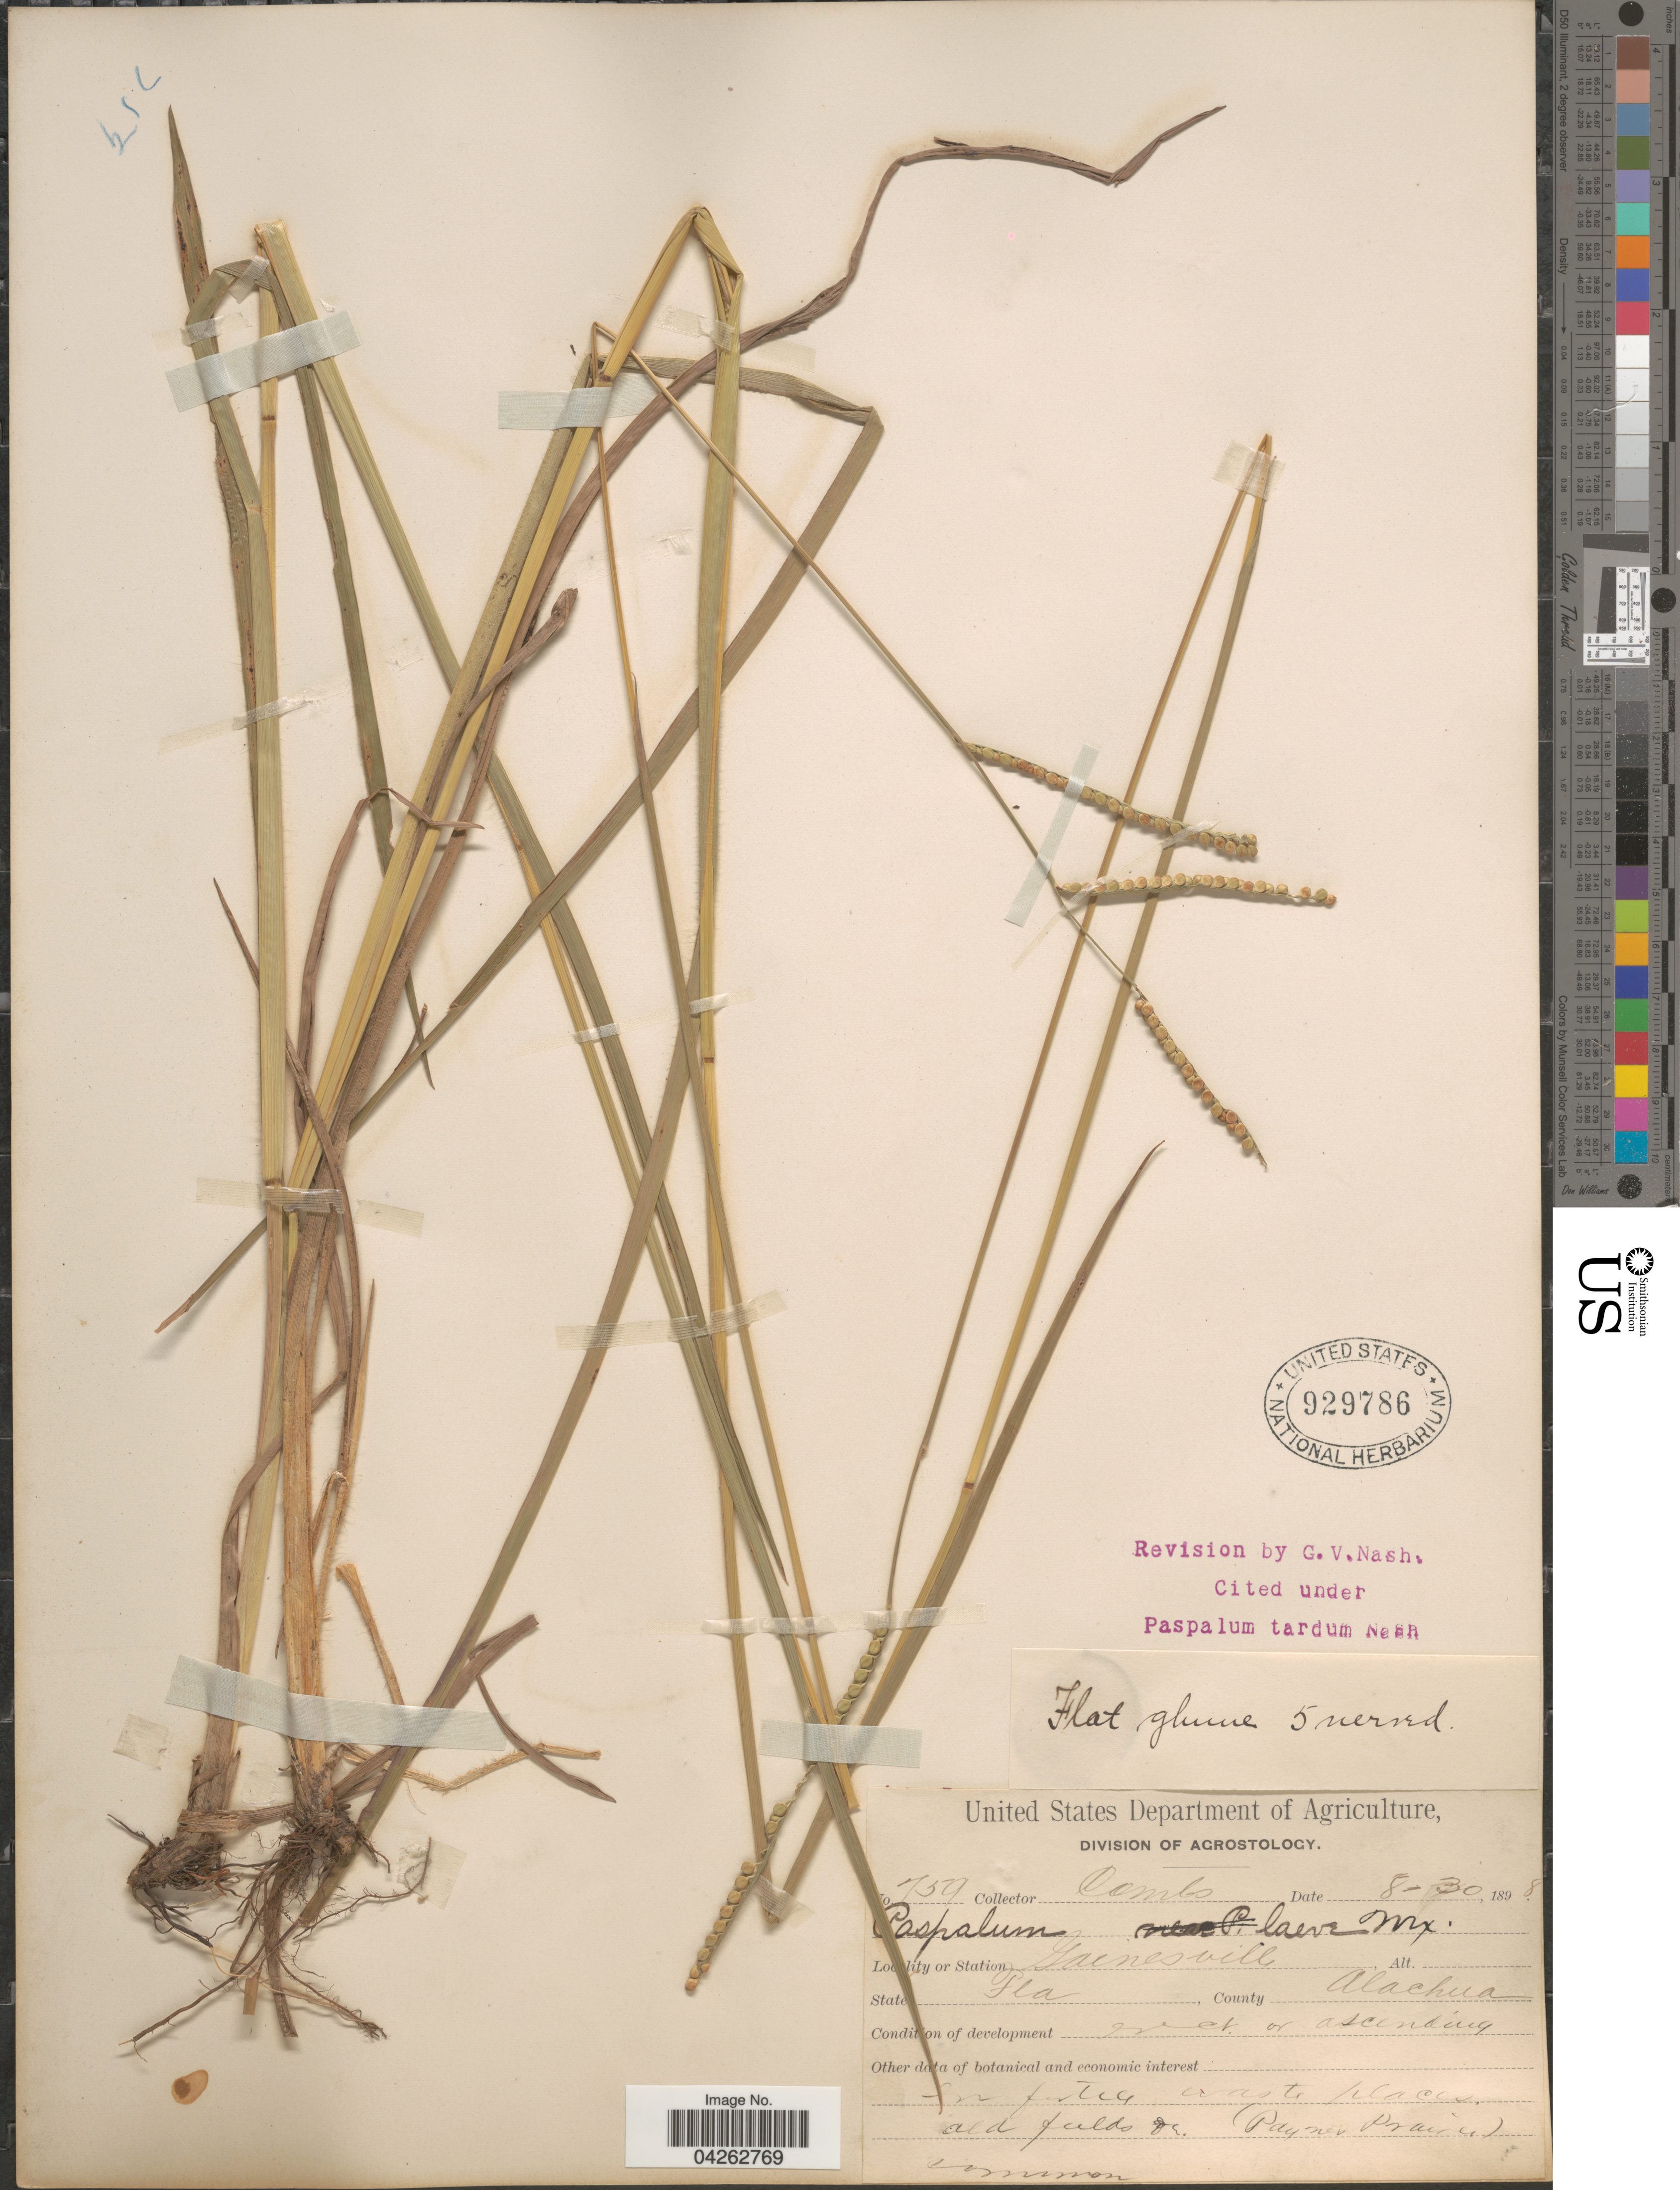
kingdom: Plantae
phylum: Tracheophyta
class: Liliopsida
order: Poales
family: Poaceae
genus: Paspalum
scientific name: Paspalum longipilum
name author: Nash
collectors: -. Combs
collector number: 759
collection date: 1898-08-30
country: United States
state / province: Florida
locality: Station Gainesville. County Alachua.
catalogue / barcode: US 929786